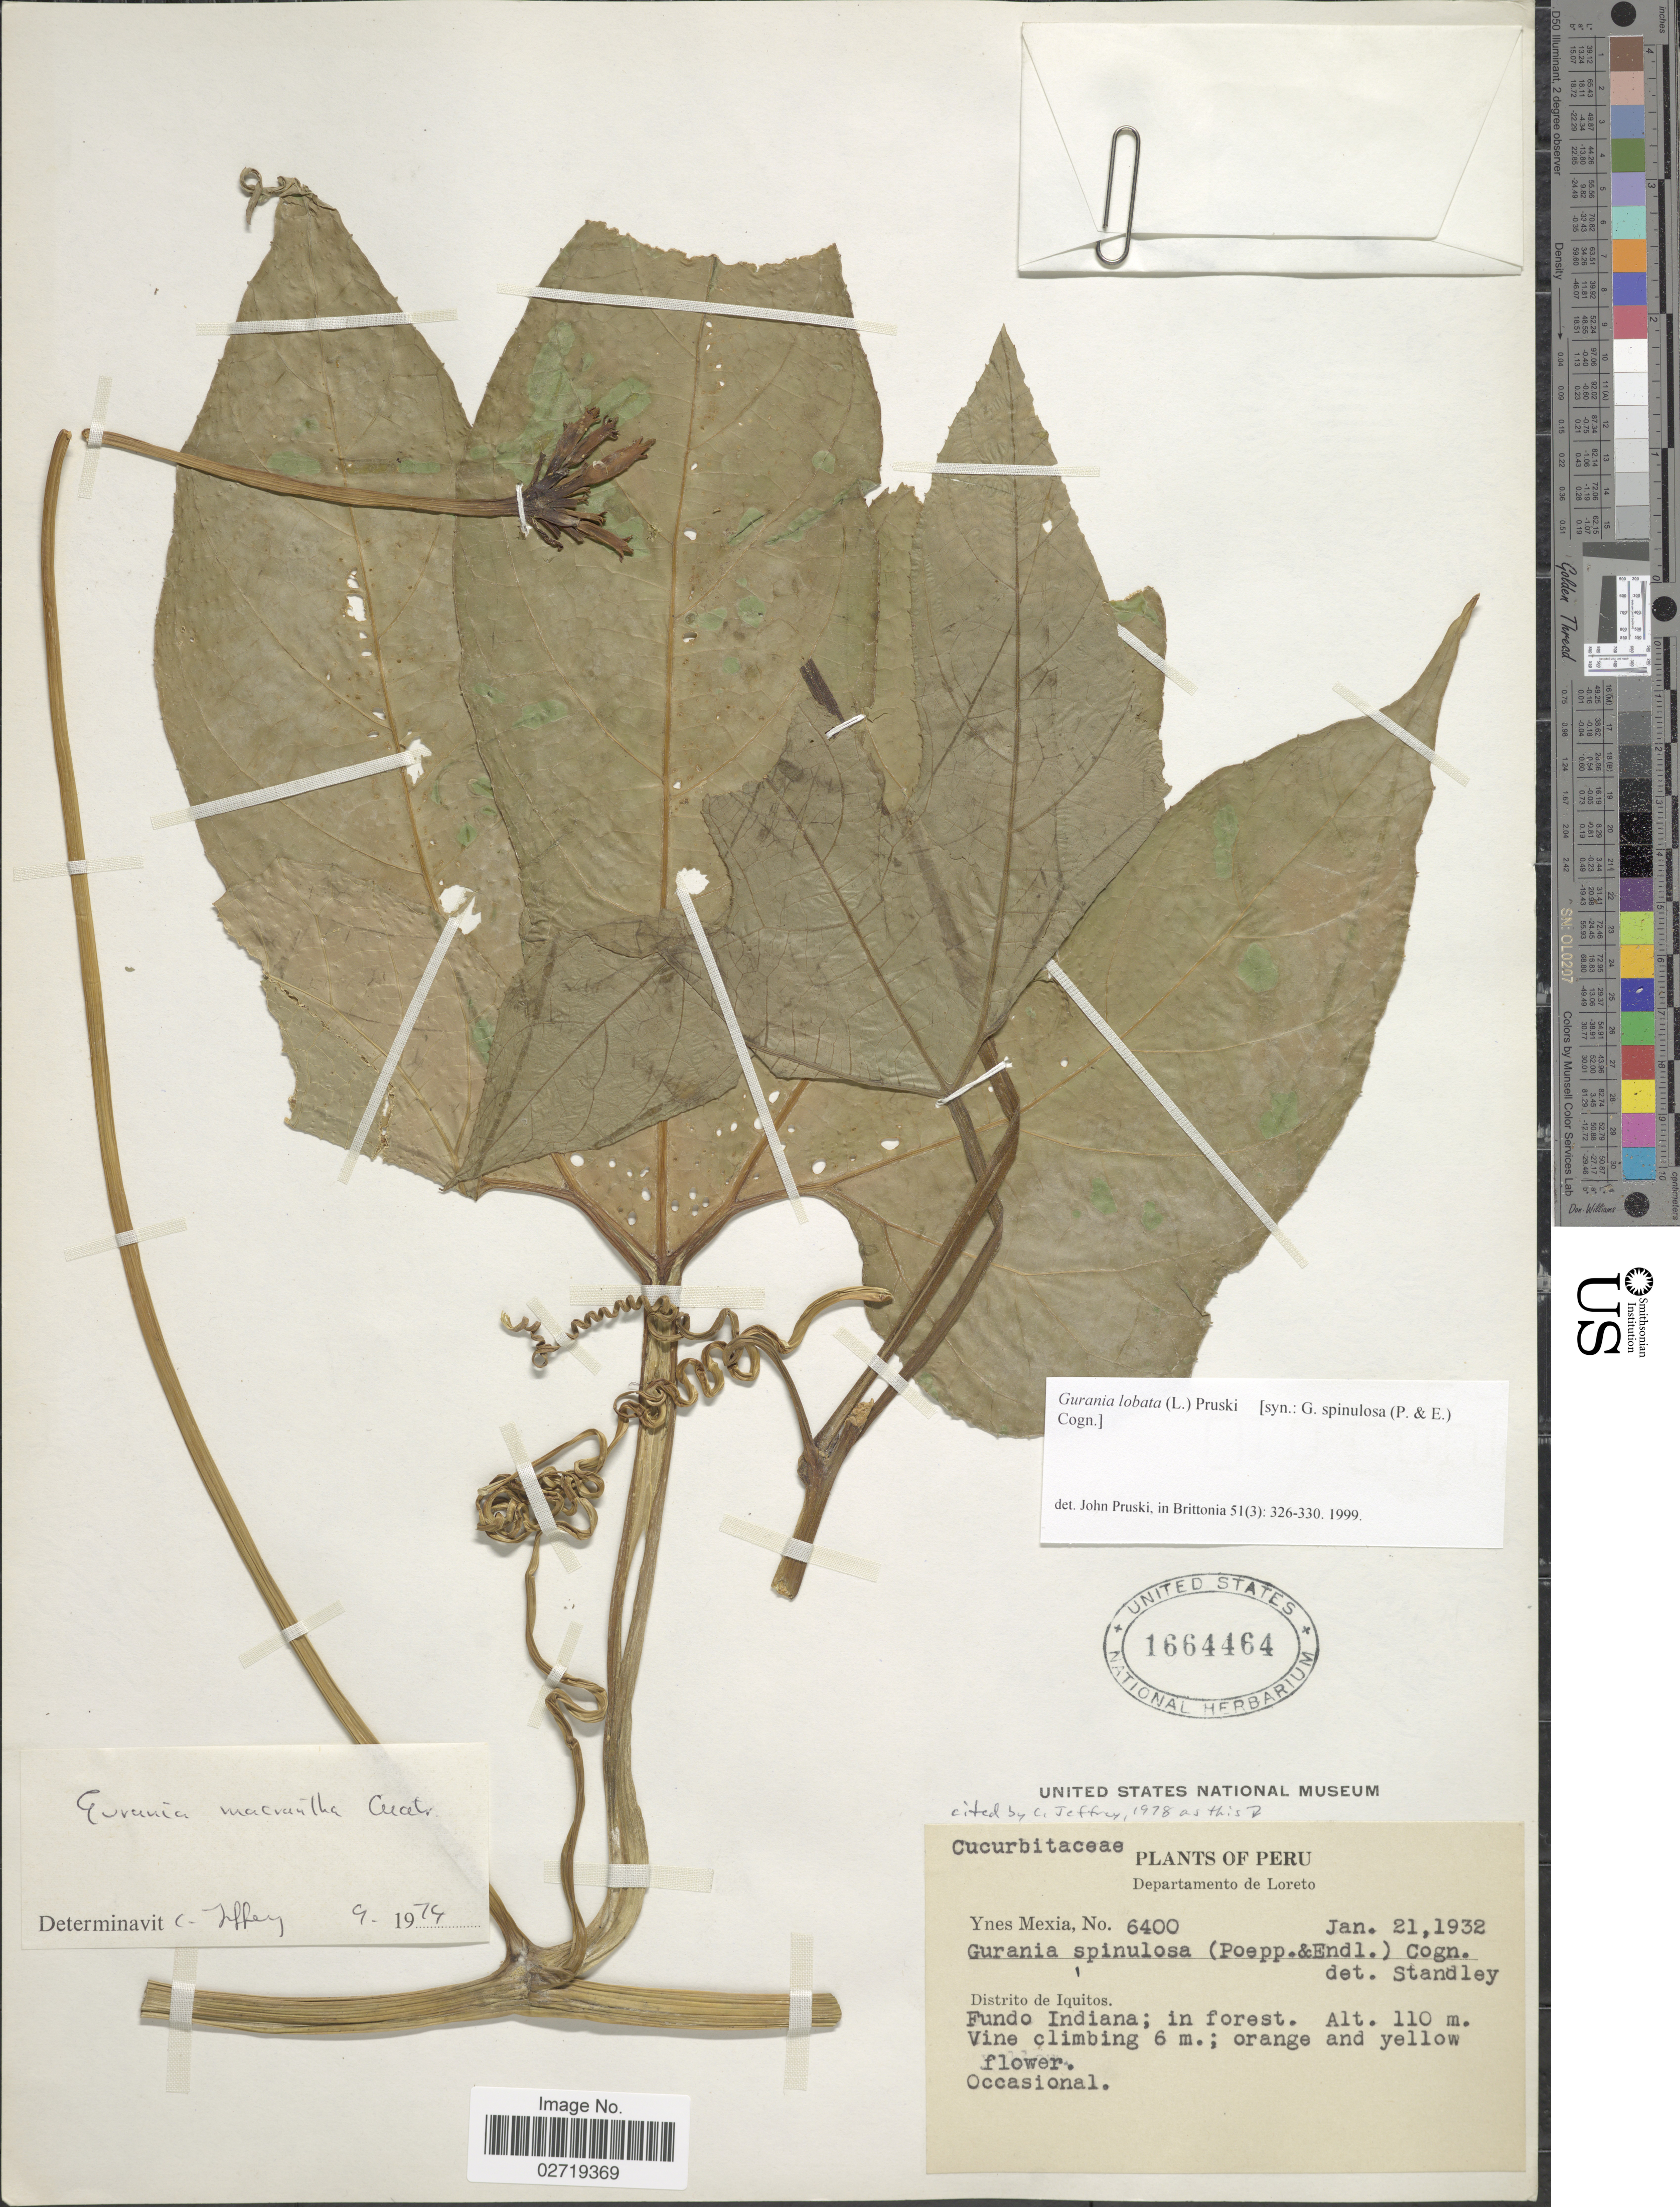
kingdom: Plantae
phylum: Tracheophyta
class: Magnoliopsida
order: Cucurbitales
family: Cucurbitaceae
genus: Gurania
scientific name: Gurania lobata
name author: (L.) Pruski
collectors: Y. Mexia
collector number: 6400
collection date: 1932-01-21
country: Peru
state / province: Loreto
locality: Departamento de Loreto, Distrito de Iquitos, Fundo Indiana; in forest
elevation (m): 110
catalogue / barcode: US 1664464